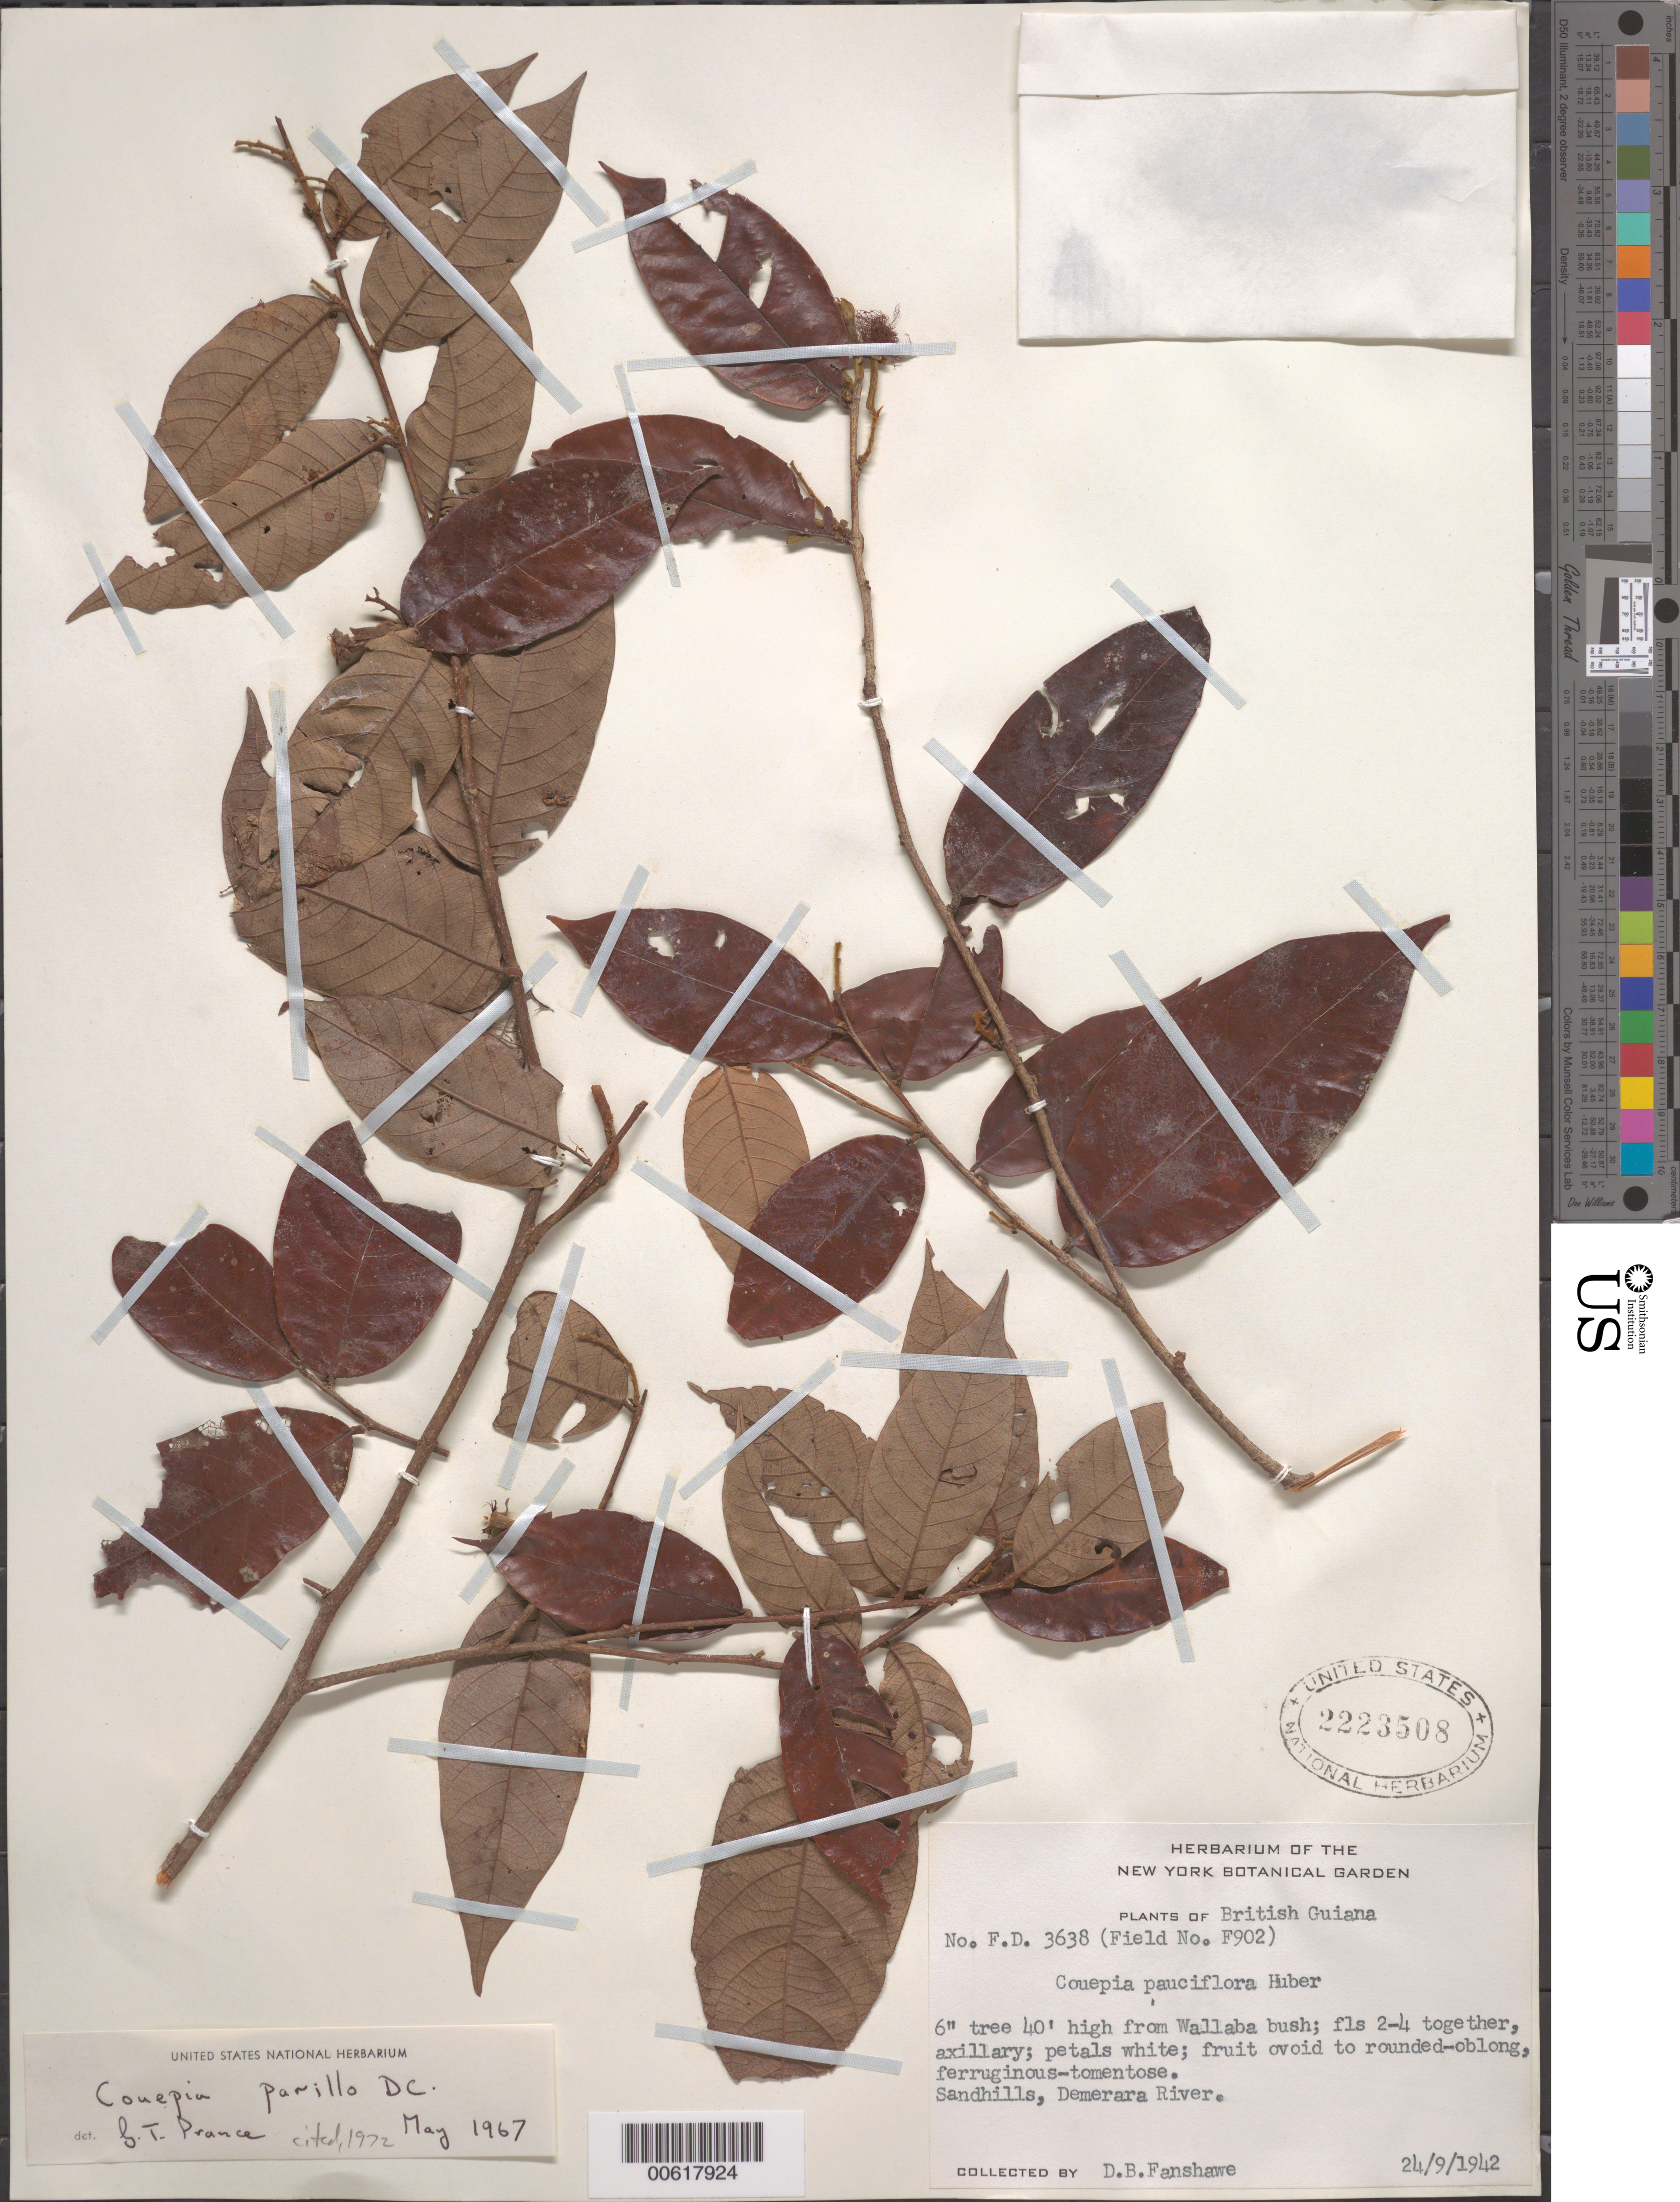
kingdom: Plantae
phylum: Tracheophyta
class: Magnoliopsida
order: Malpighiales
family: Chrysobalanaceae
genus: Gaulettia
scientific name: Gaulettia parillo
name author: (DC.) Sothers & Prance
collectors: D. B. Fanshawe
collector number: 3638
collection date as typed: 24-Sep-42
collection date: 1942-09-24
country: Guyana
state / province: Essequibo Isl-W. Demerara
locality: Demerara R., Sand Hills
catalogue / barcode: US 2223508